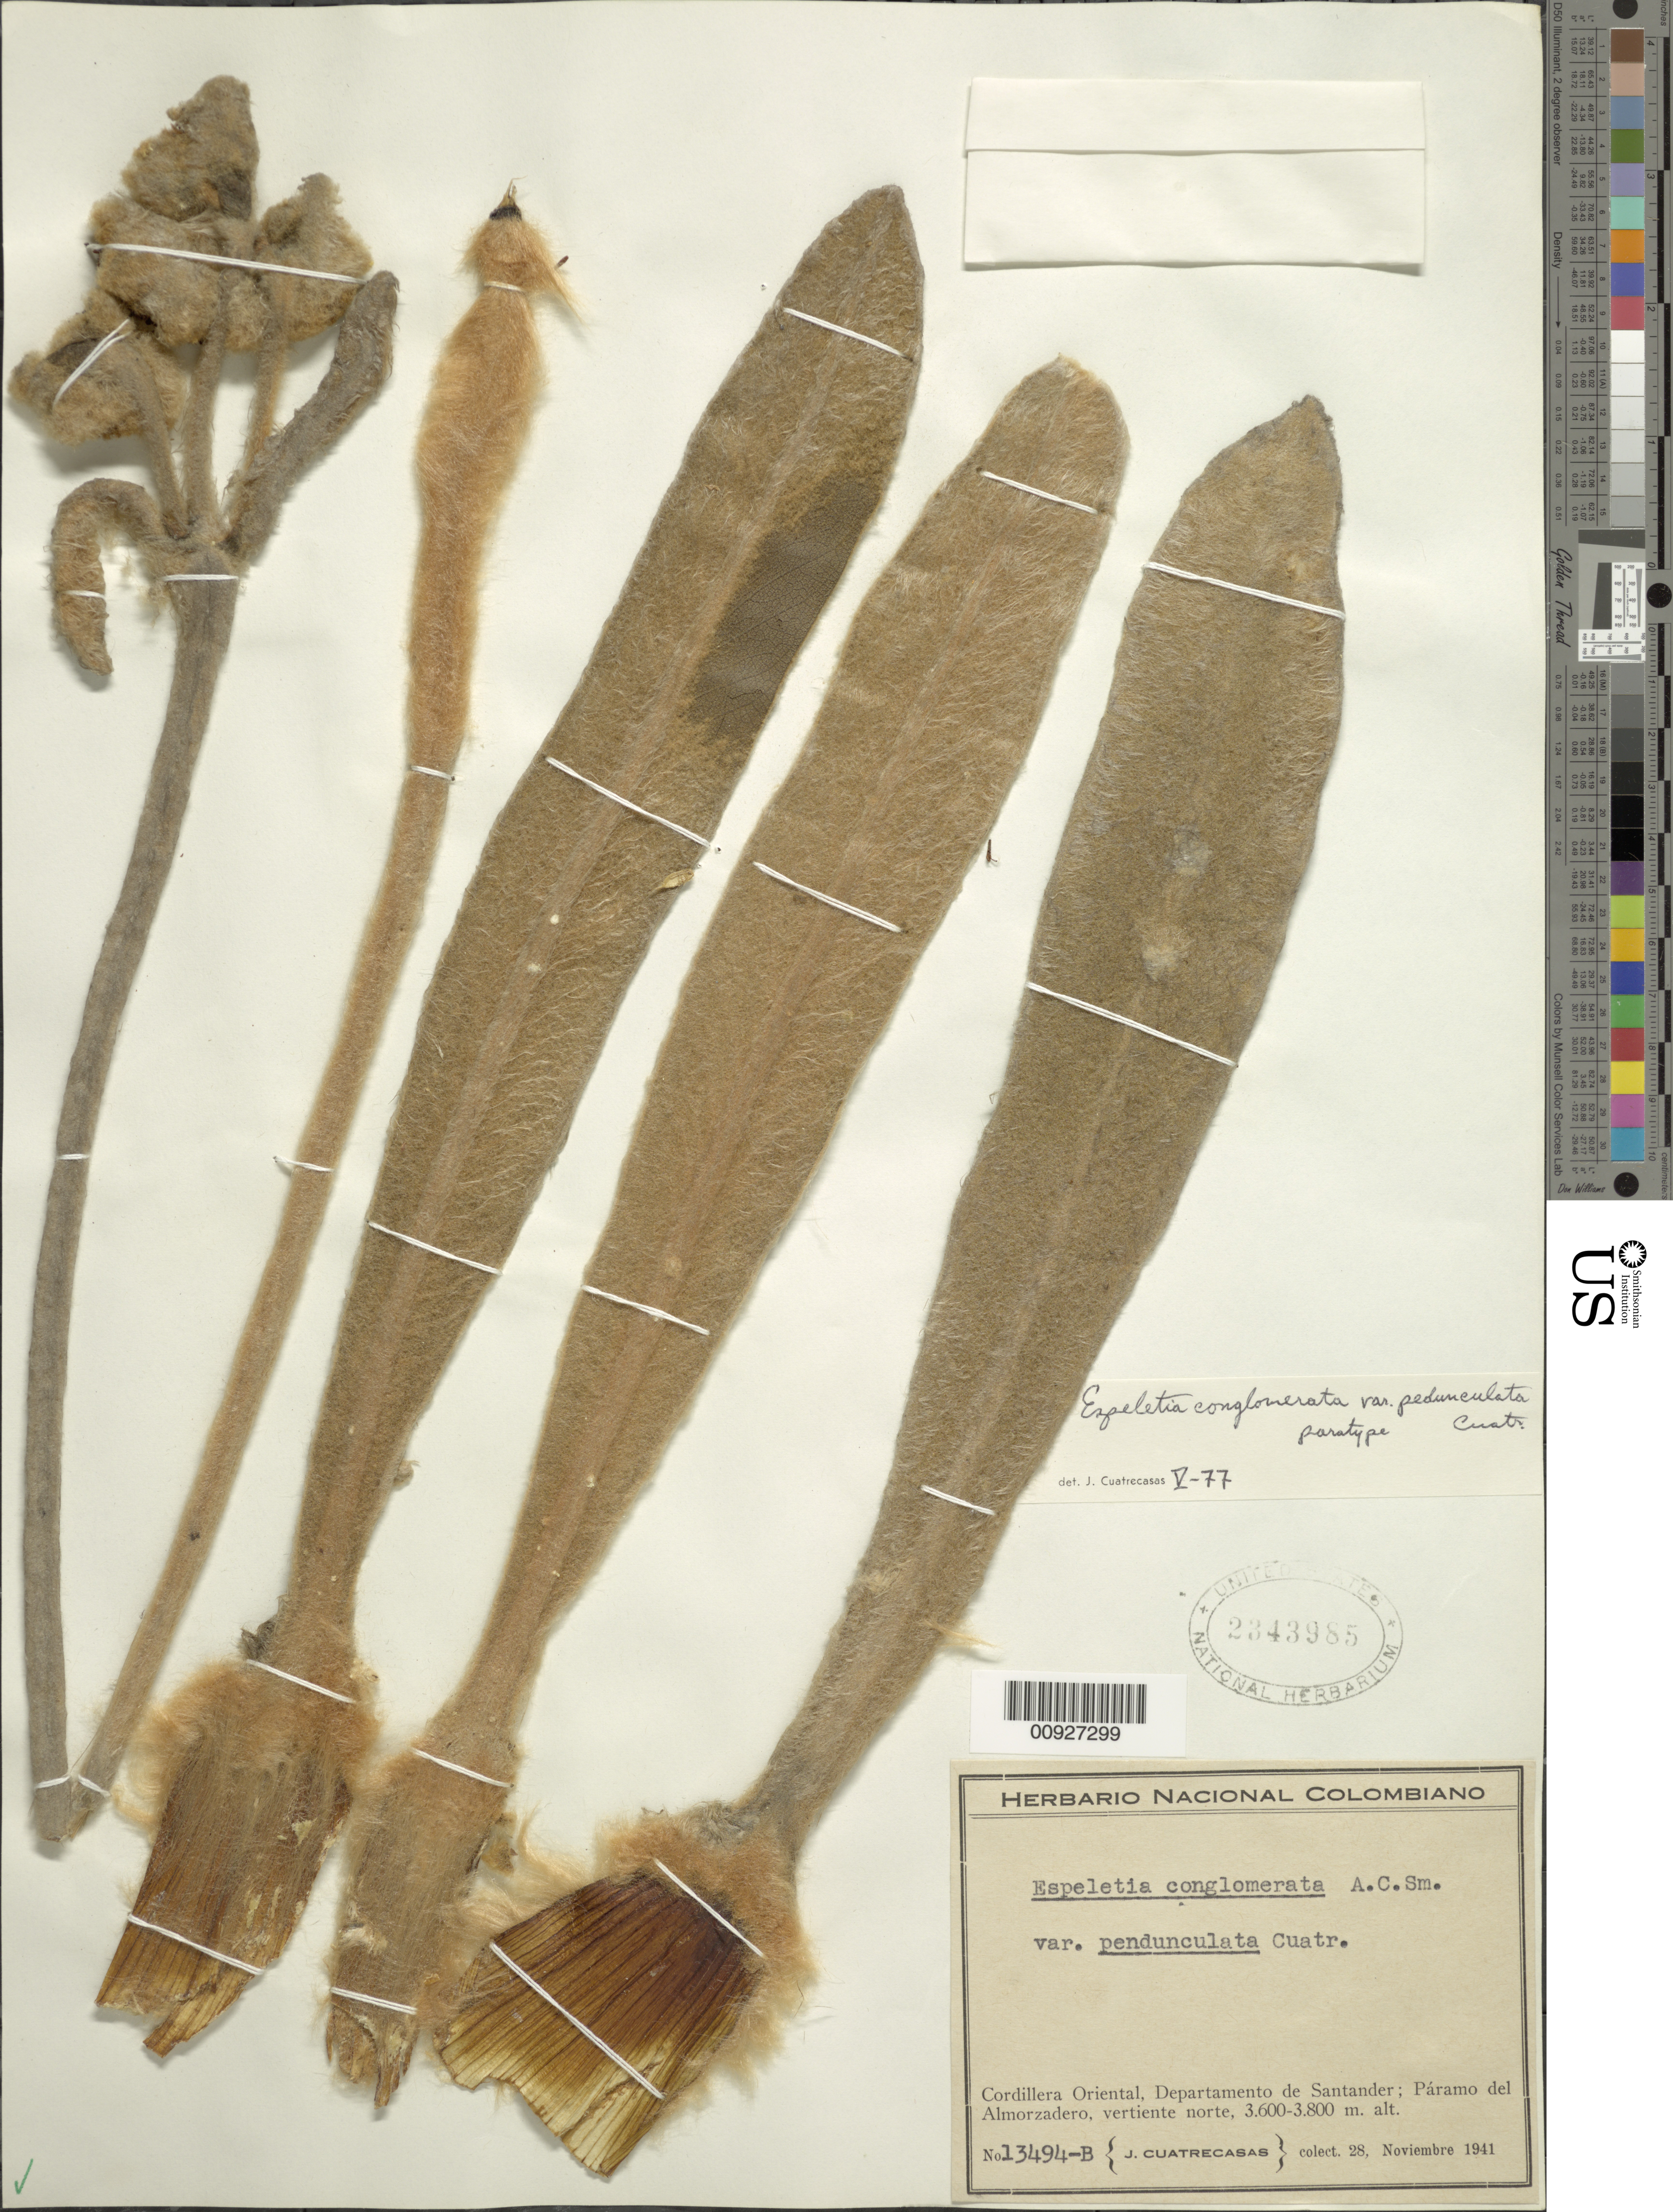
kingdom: Plantae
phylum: Tracheophyta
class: Magnoliopsida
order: Asterales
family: Asteraceae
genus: Espeletia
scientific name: Espeletia conglomerata var. pedunculata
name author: Cuatrec.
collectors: J. Cuatrecasas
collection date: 1941-11-28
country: Colombia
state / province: Santander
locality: Páramo del Almorzadero. P. del Almorzadero, vertiente norte.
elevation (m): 3600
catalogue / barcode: US 2343985